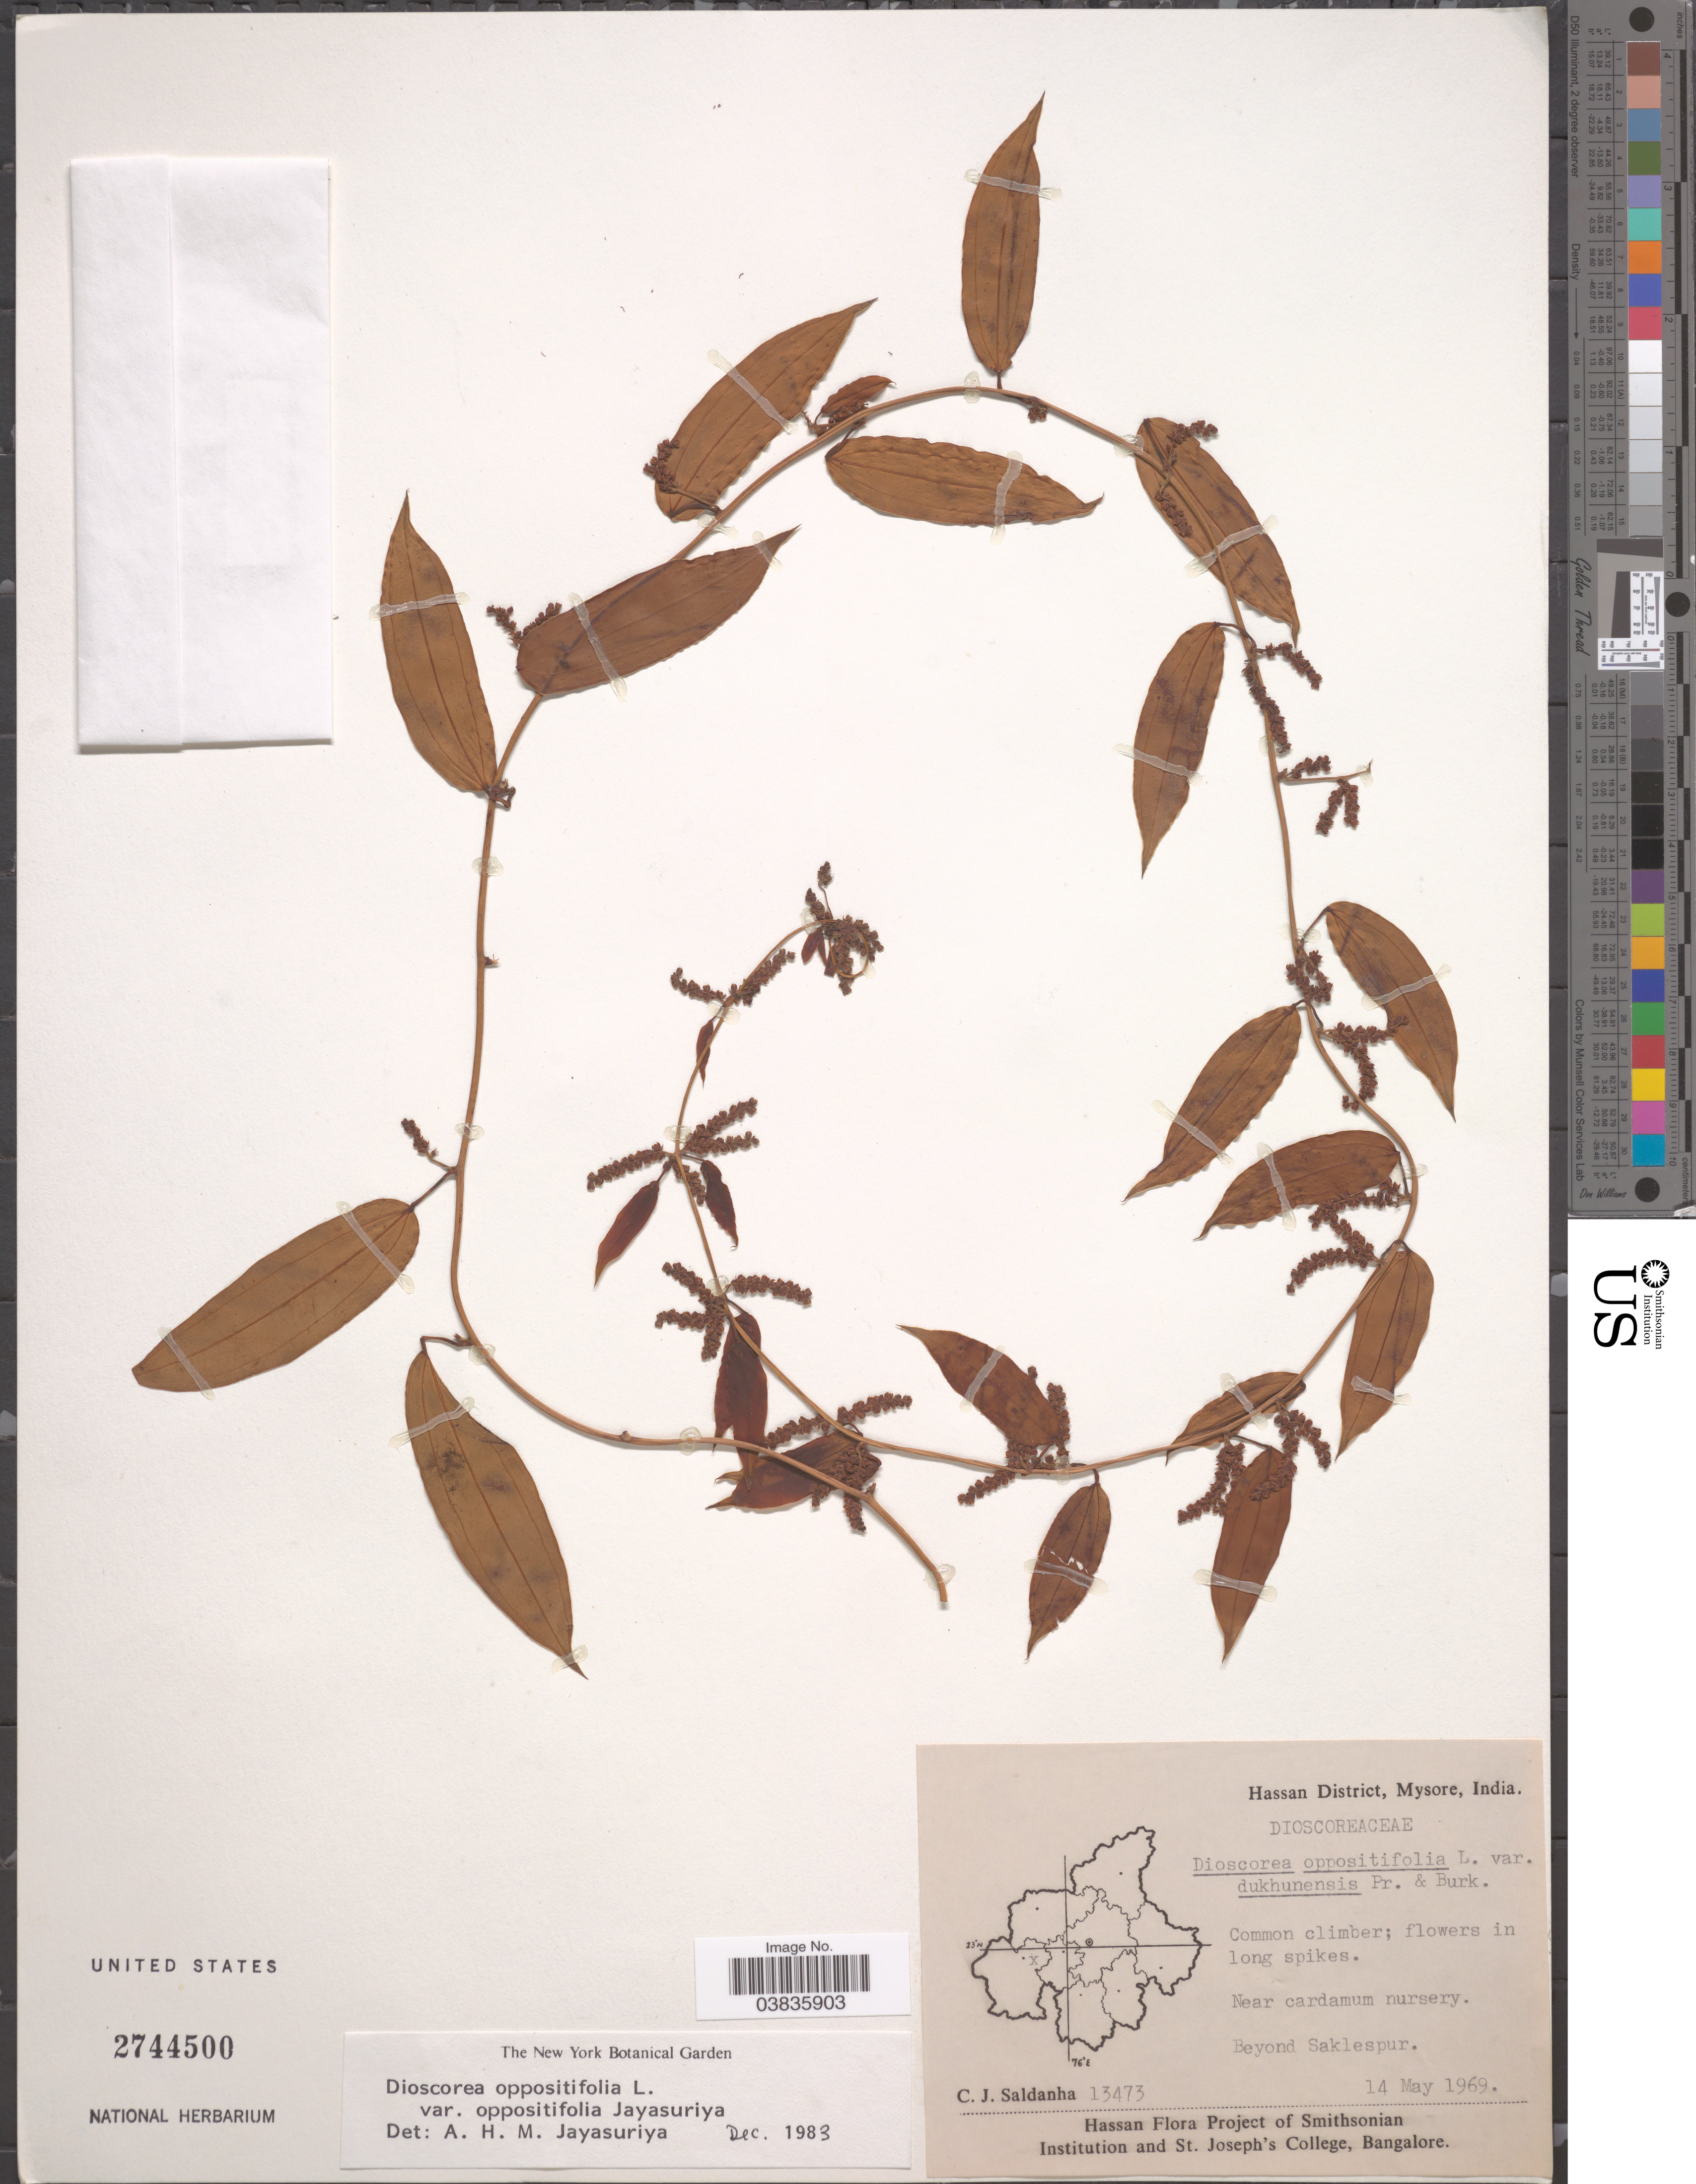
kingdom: Plantae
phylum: Tracheophyta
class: Liliopsida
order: Dioscoreales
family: Dioscoreaceae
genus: Dioscorea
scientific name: Dioscorea oppositifolia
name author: L.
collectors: C. J. Saldanha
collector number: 13473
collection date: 1969-05-14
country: India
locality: Hassan District, Mysore. Beyond Saklespur.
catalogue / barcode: US 2744500